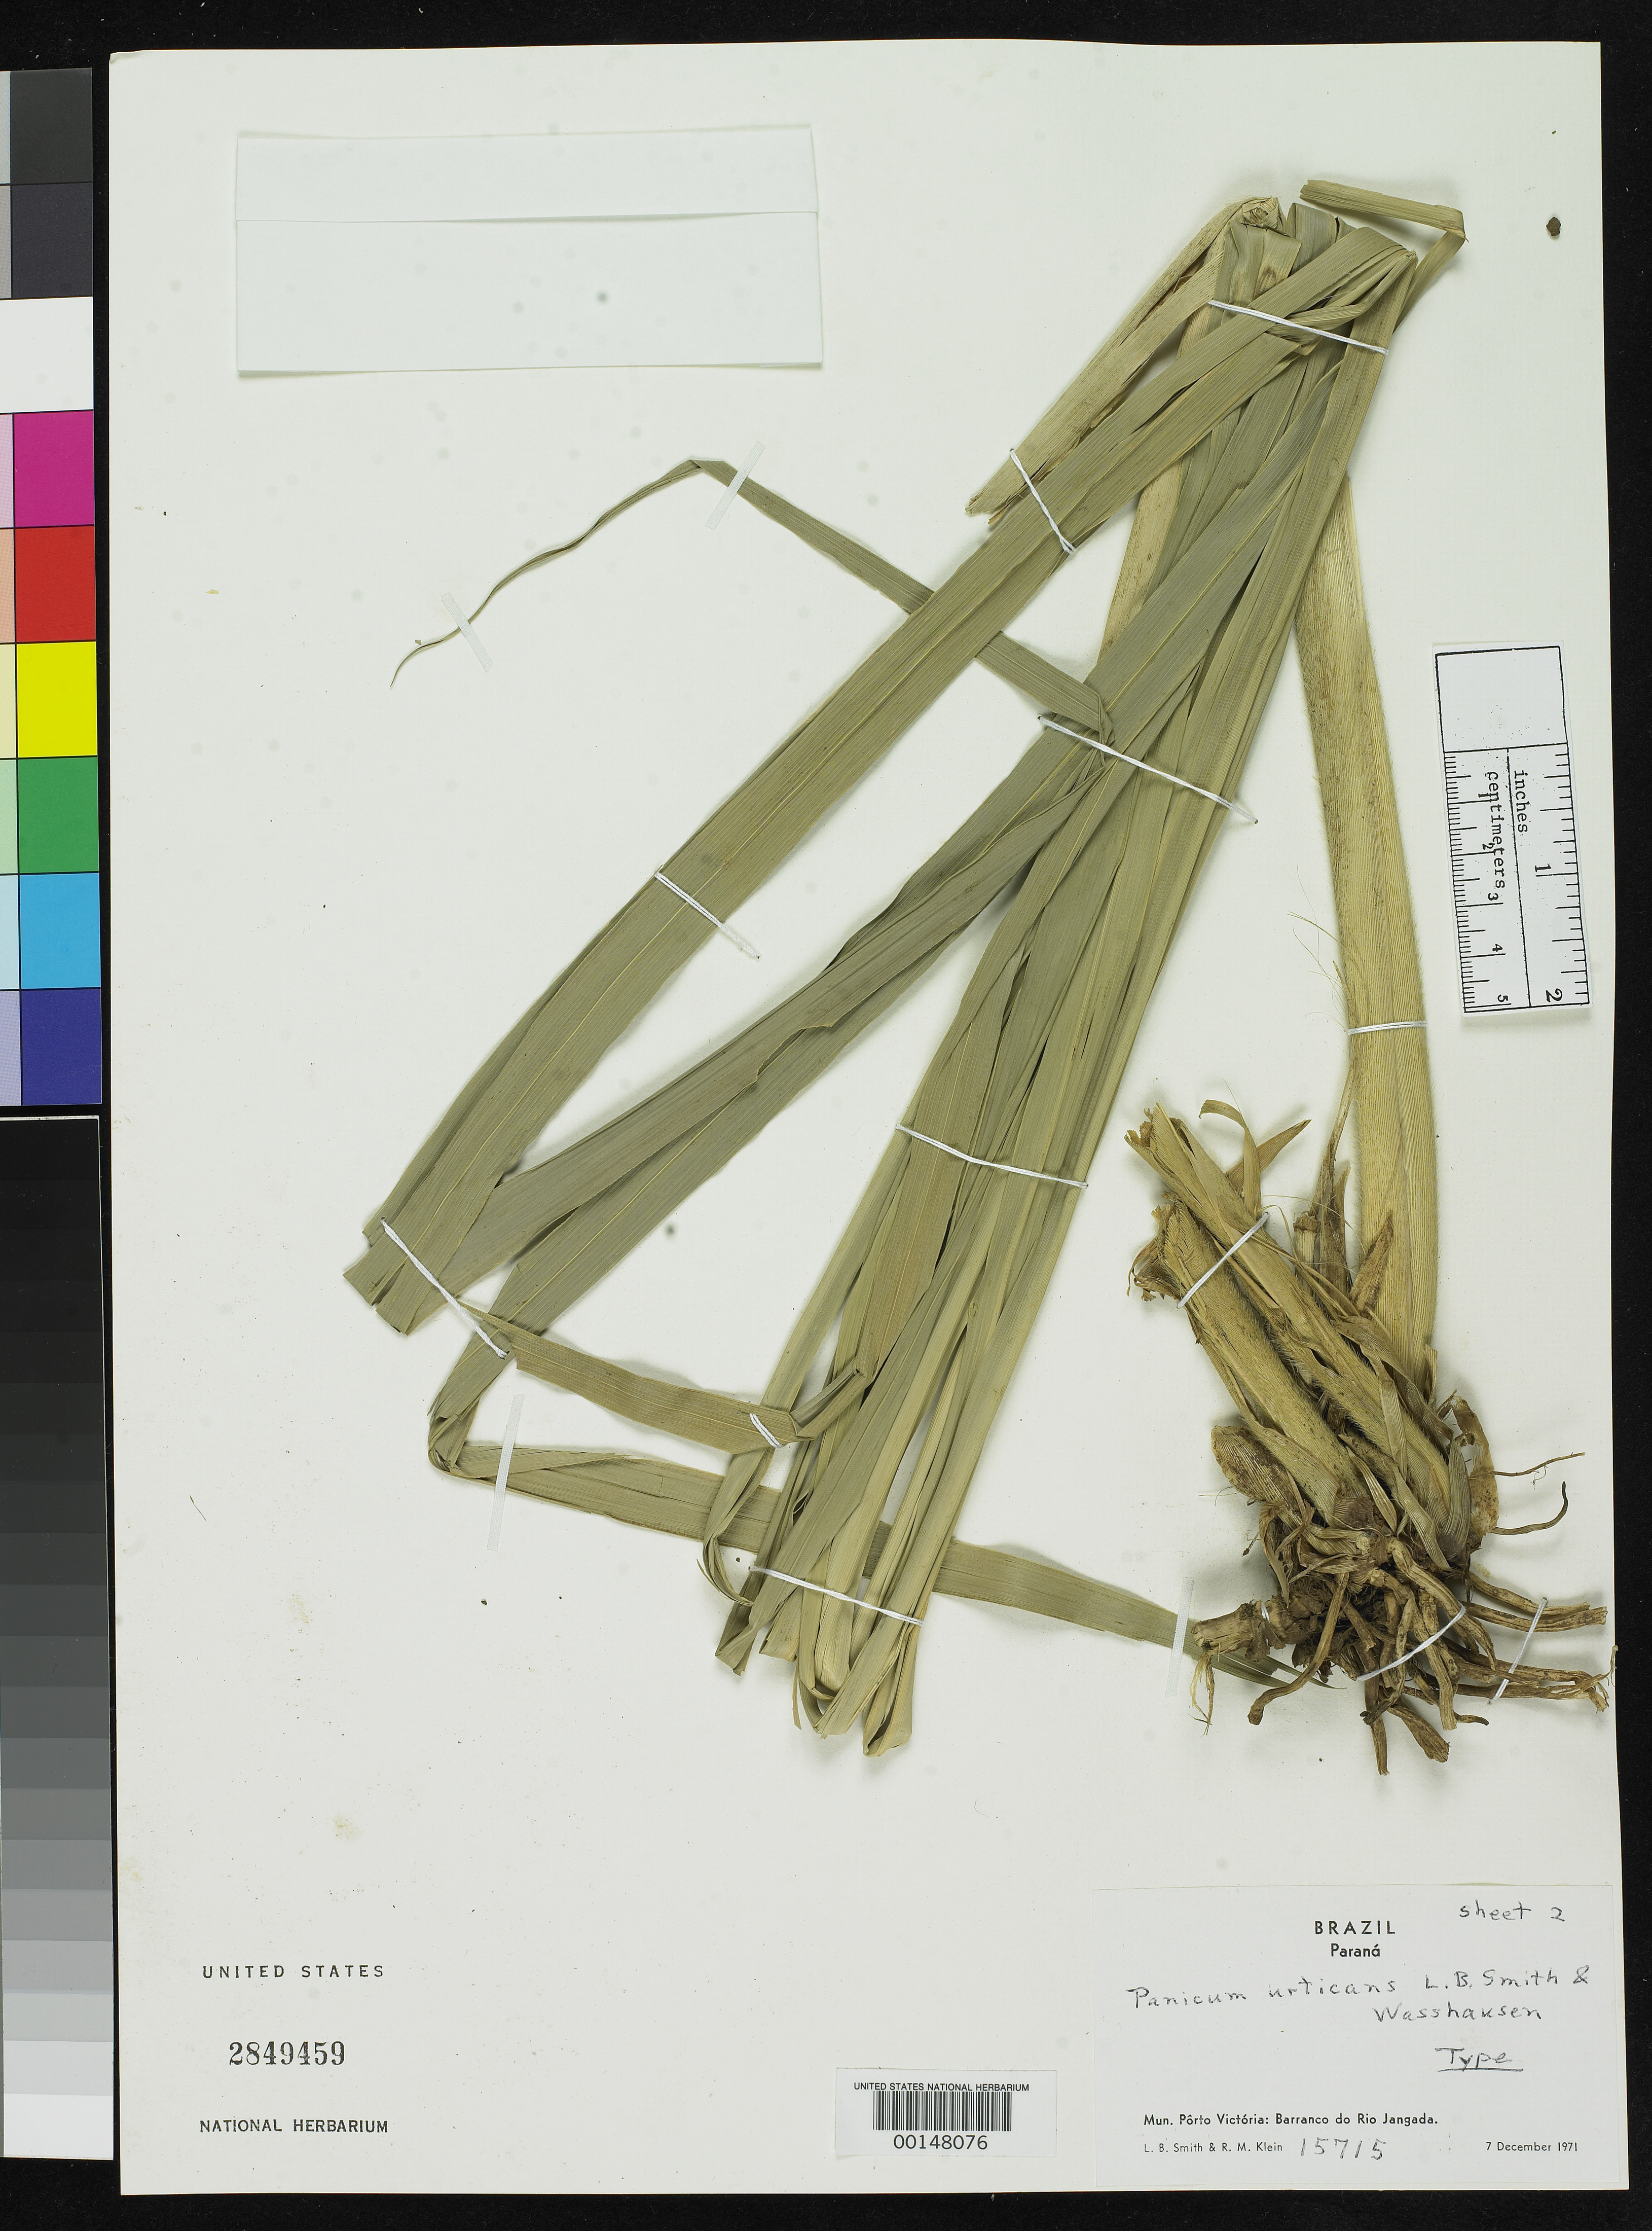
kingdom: Plantae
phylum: Tracheophyta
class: Liliopsida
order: Poales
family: Poaceae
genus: Panicum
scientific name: Panicum urticans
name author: L.B. Sm. & Wassh.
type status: Holotype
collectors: L. Smith & R. M. Klein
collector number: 15715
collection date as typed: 07 Dec 1971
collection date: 1971-12-07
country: Brazil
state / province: Paraná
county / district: Pôrto Vitória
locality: Barranco do Rio Jangada.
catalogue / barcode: US 2849459